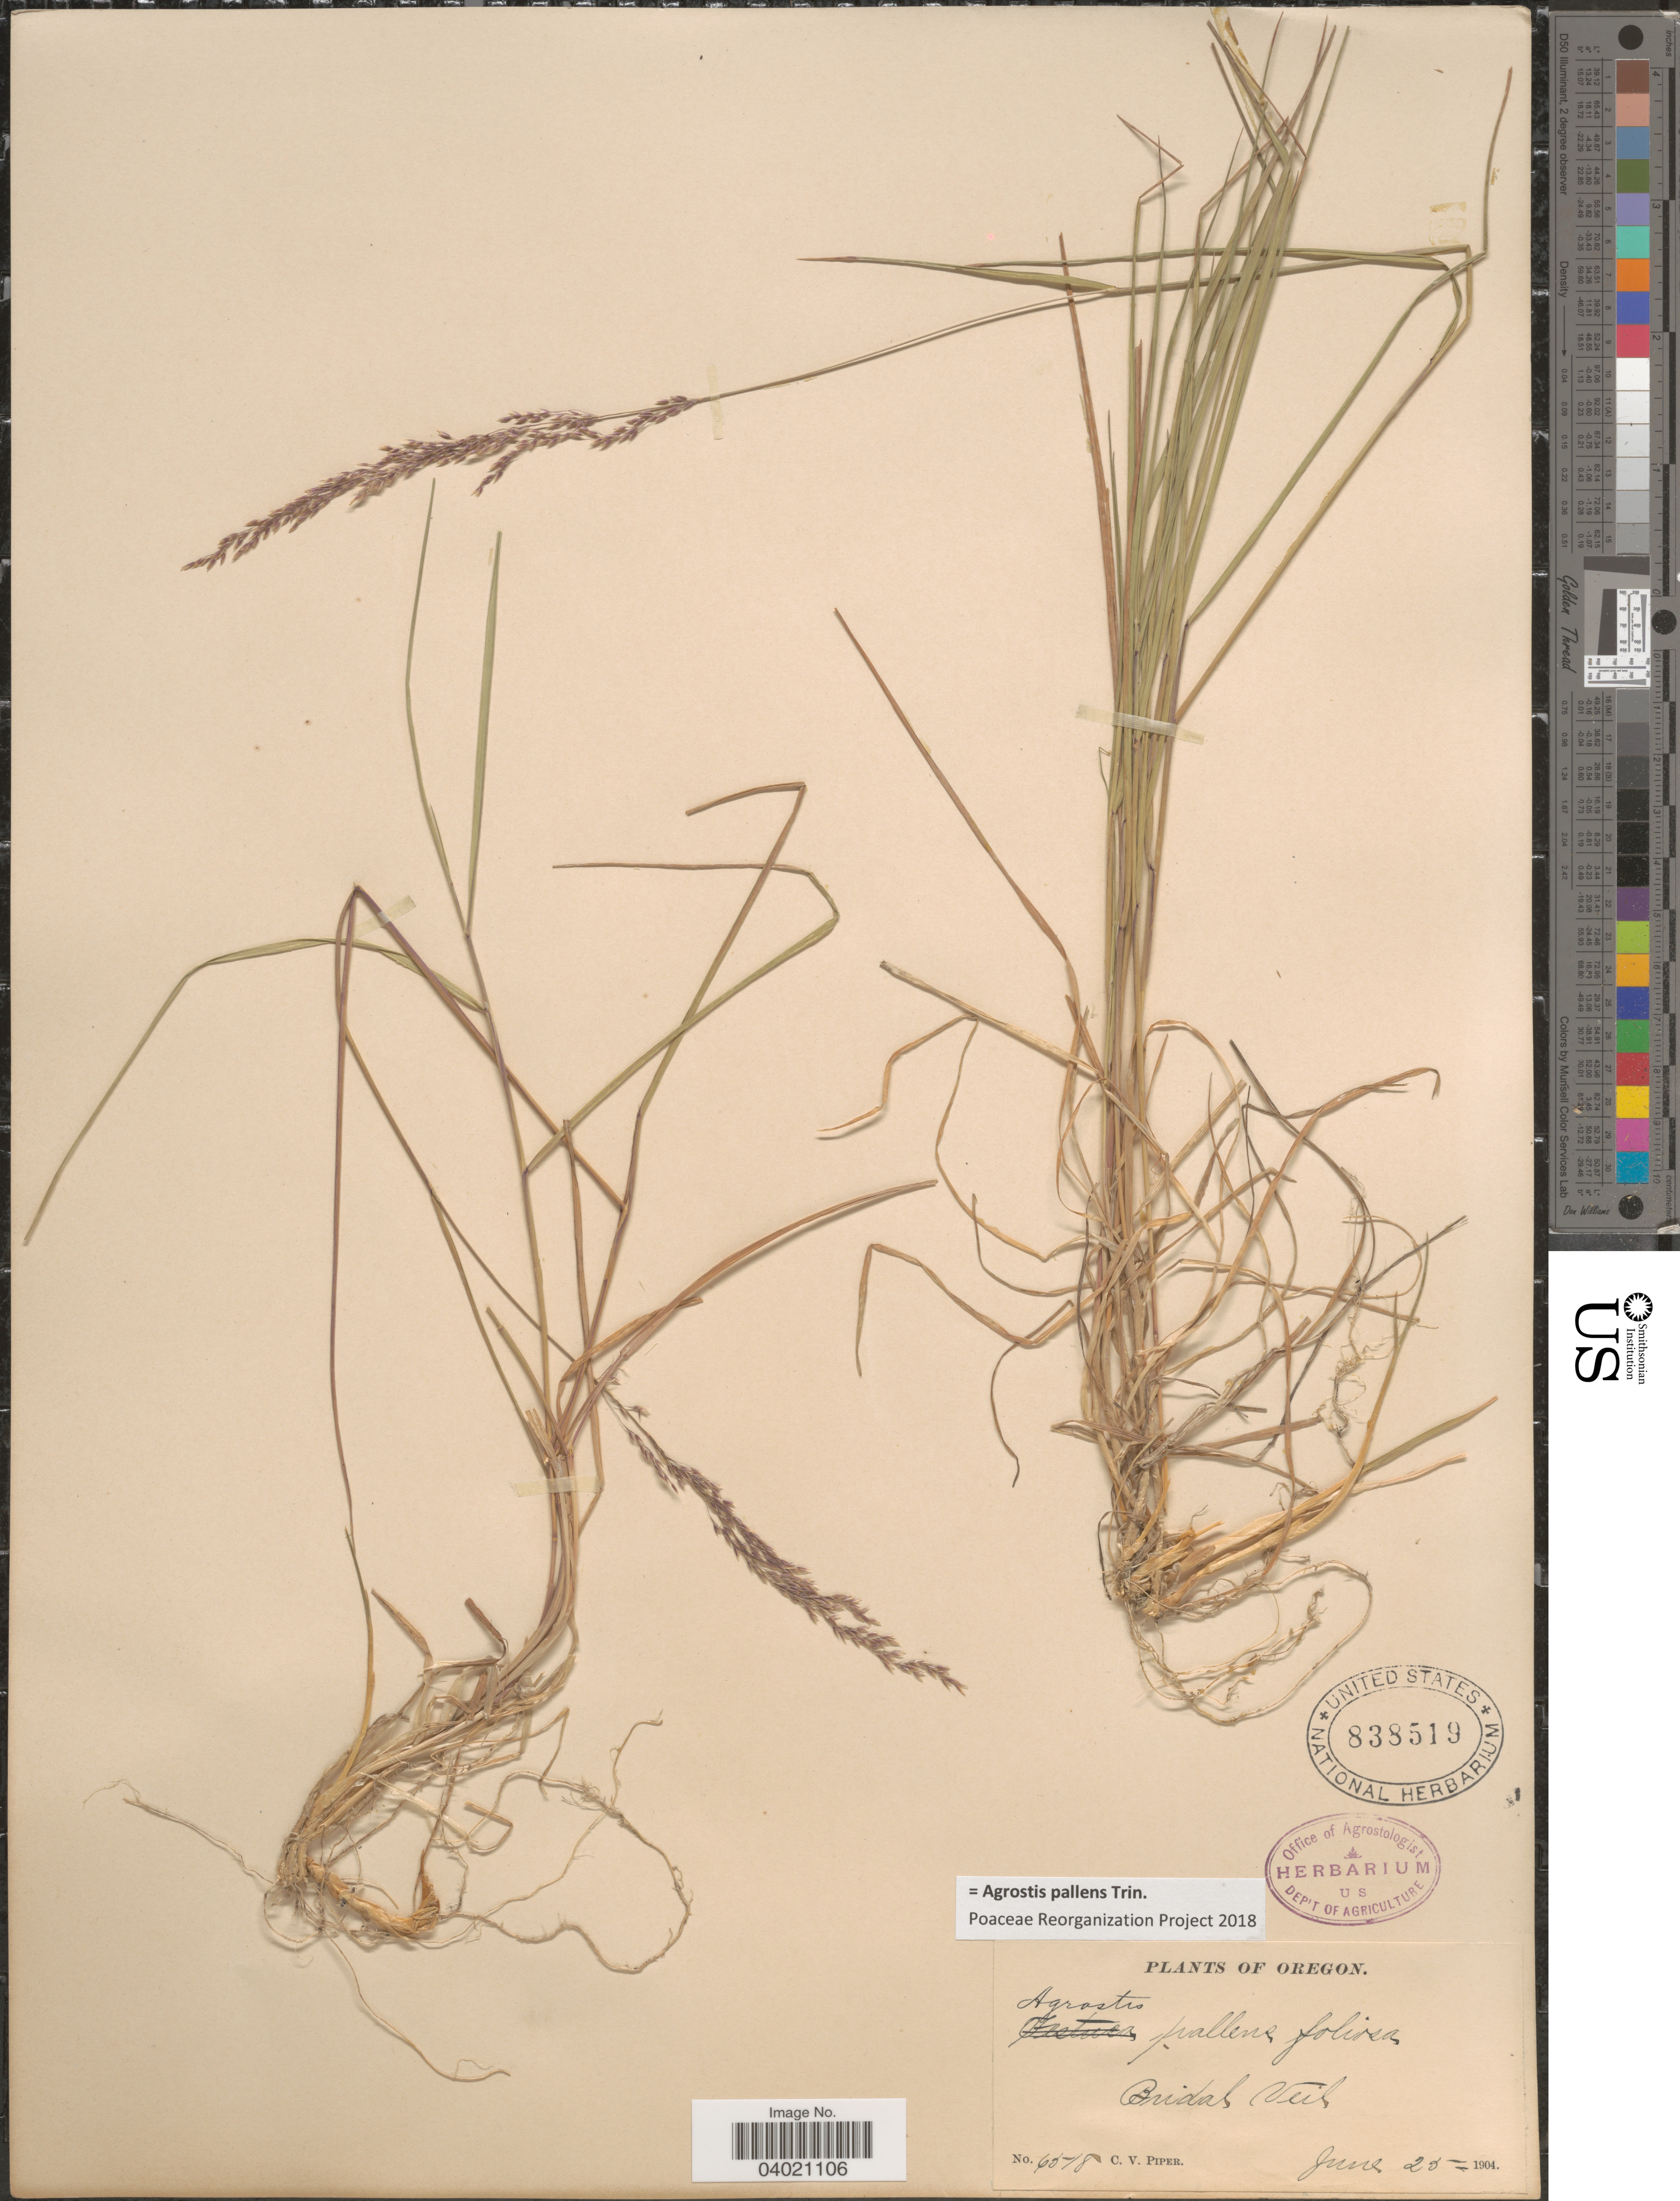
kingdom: Plantae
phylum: Tracheophyta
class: Liliopsida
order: Poales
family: Poaceae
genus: Agrostis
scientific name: Agrostis pallens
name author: Trin.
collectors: C. V. Piper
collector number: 6518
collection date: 1904-06-25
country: United States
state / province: Oregon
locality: Bridal Veil.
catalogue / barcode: US 838519